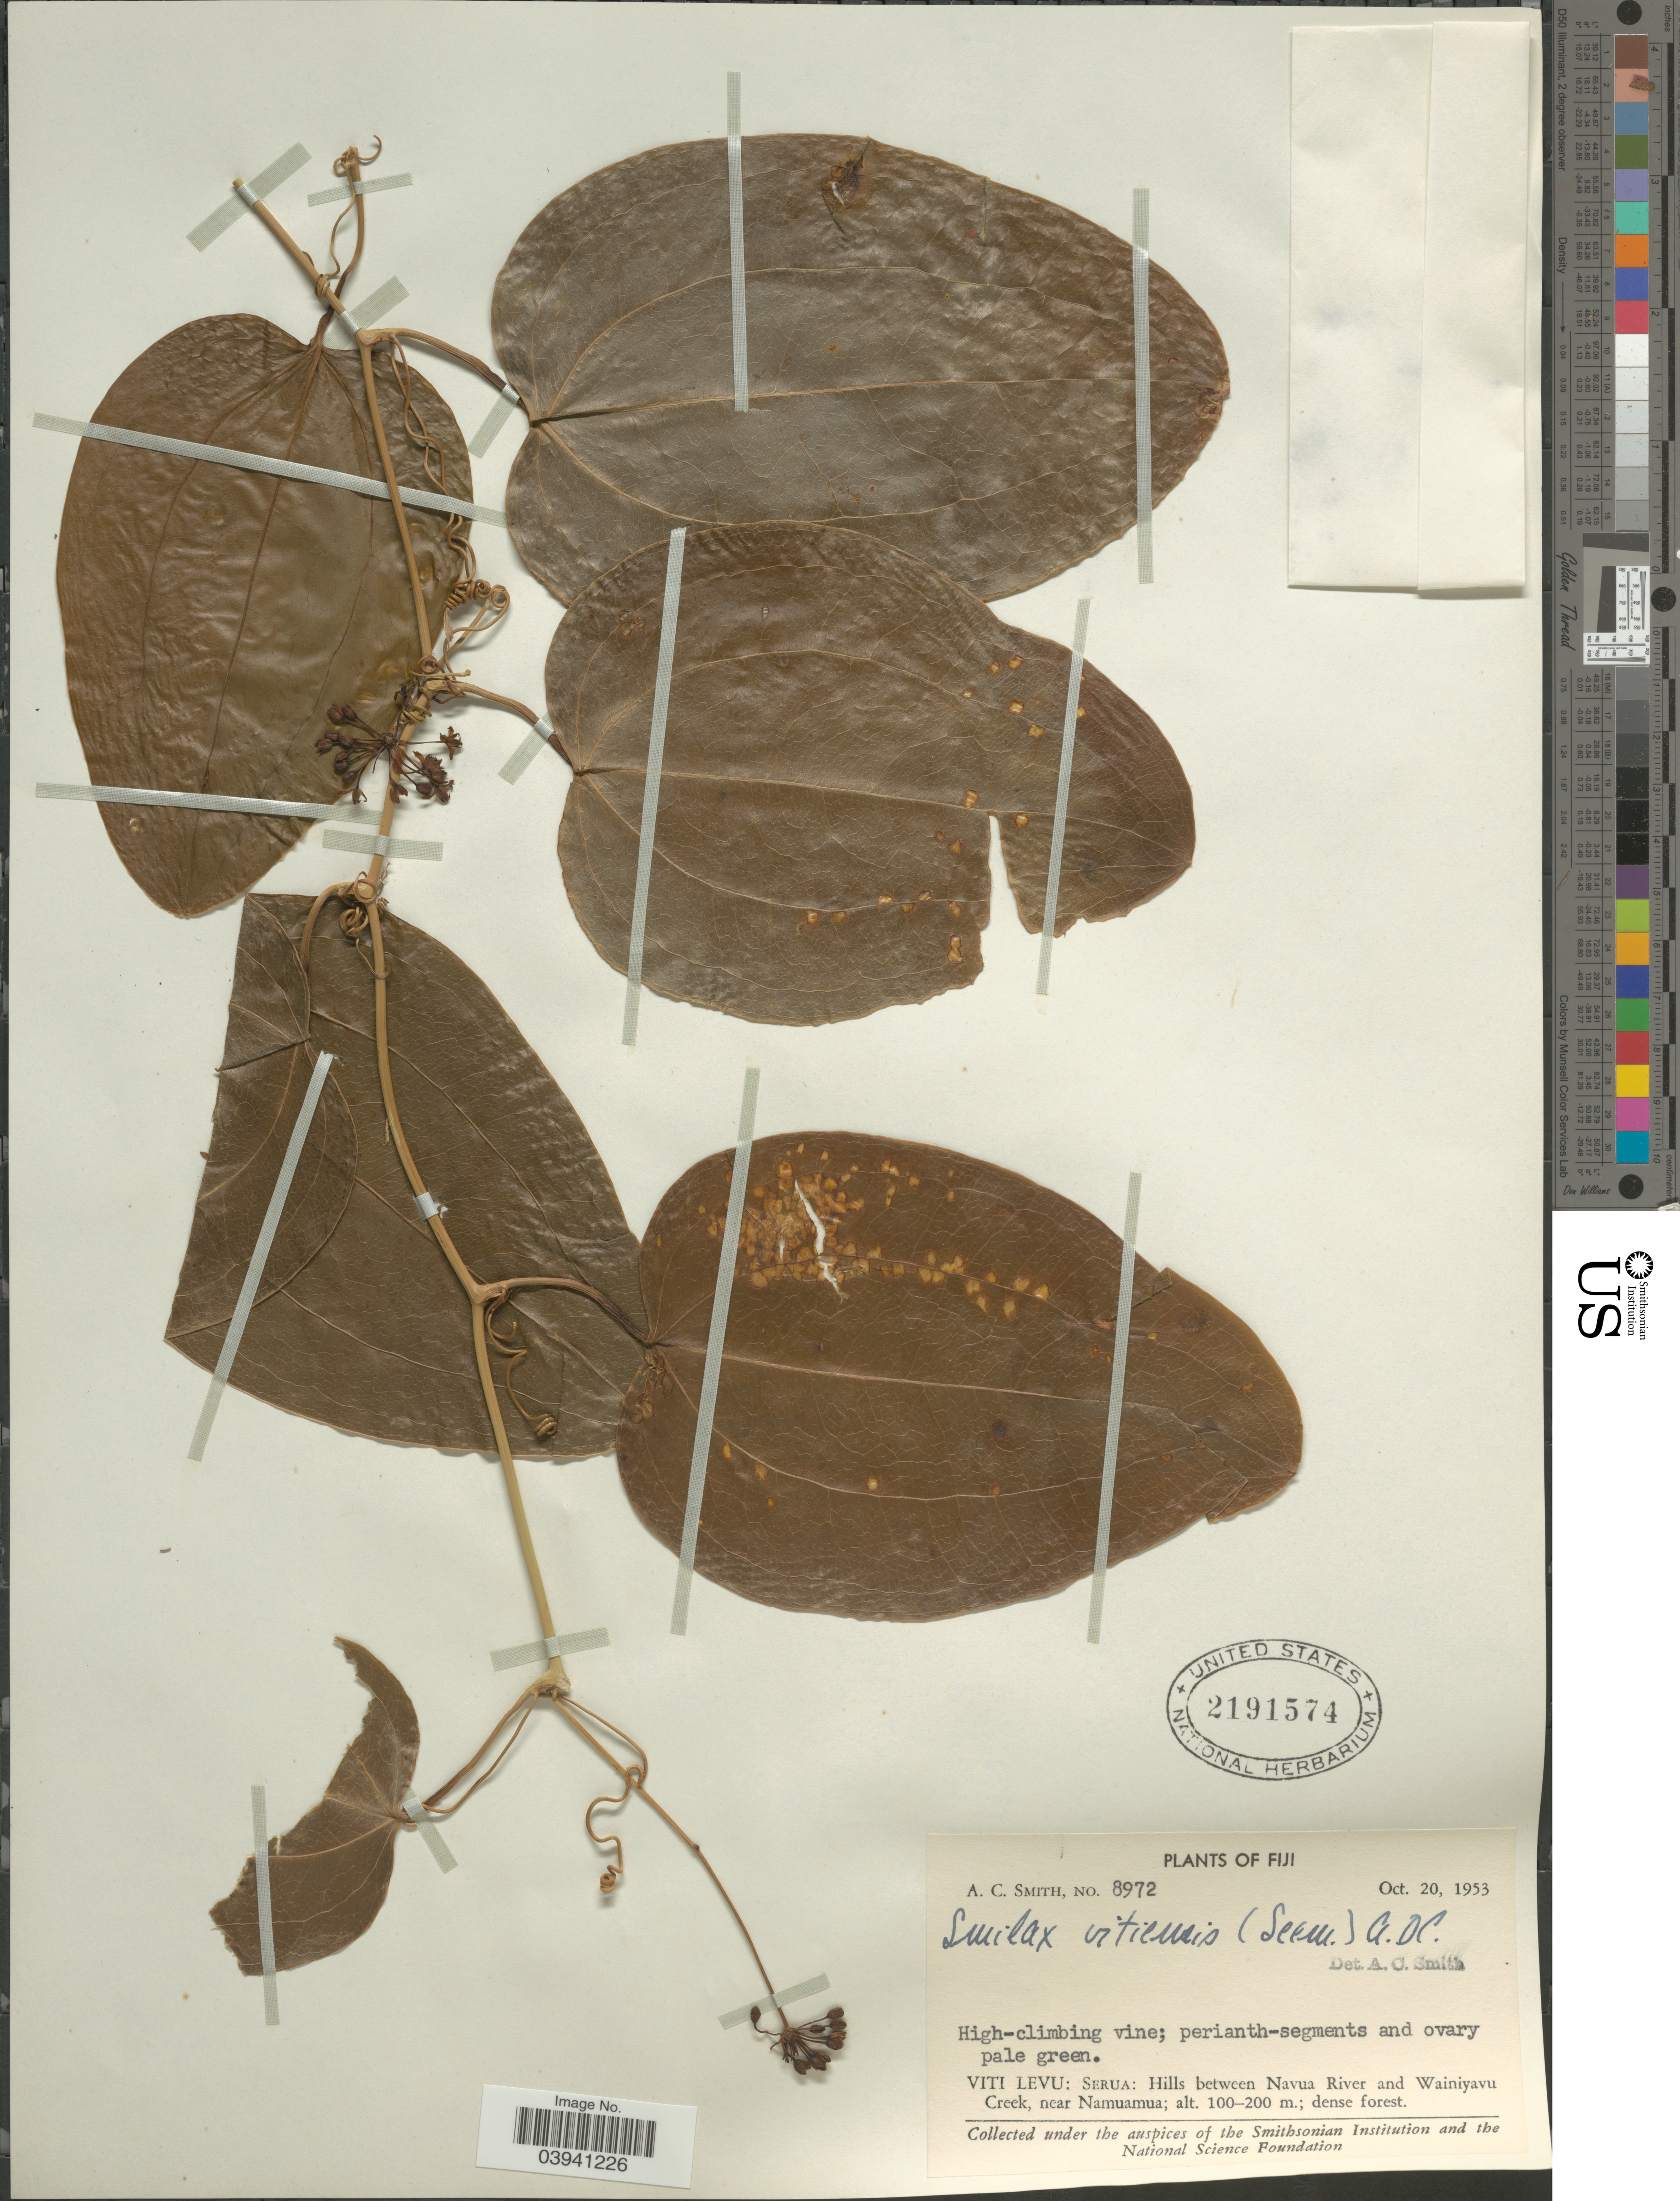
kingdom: Plantae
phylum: Tracheophyta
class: Liliopsida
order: Liliales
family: Smilacaceae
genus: Smilax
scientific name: Smilax vitiensis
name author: (Seem.) A. DC.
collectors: A. C. Smith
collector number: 8972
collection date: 1953-10-20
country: Fiji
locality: Viti Levu: Serua: Hills between Navua River and Wainiyavu Creek, near Namuamua.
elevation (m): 100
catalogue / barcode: US 2191574